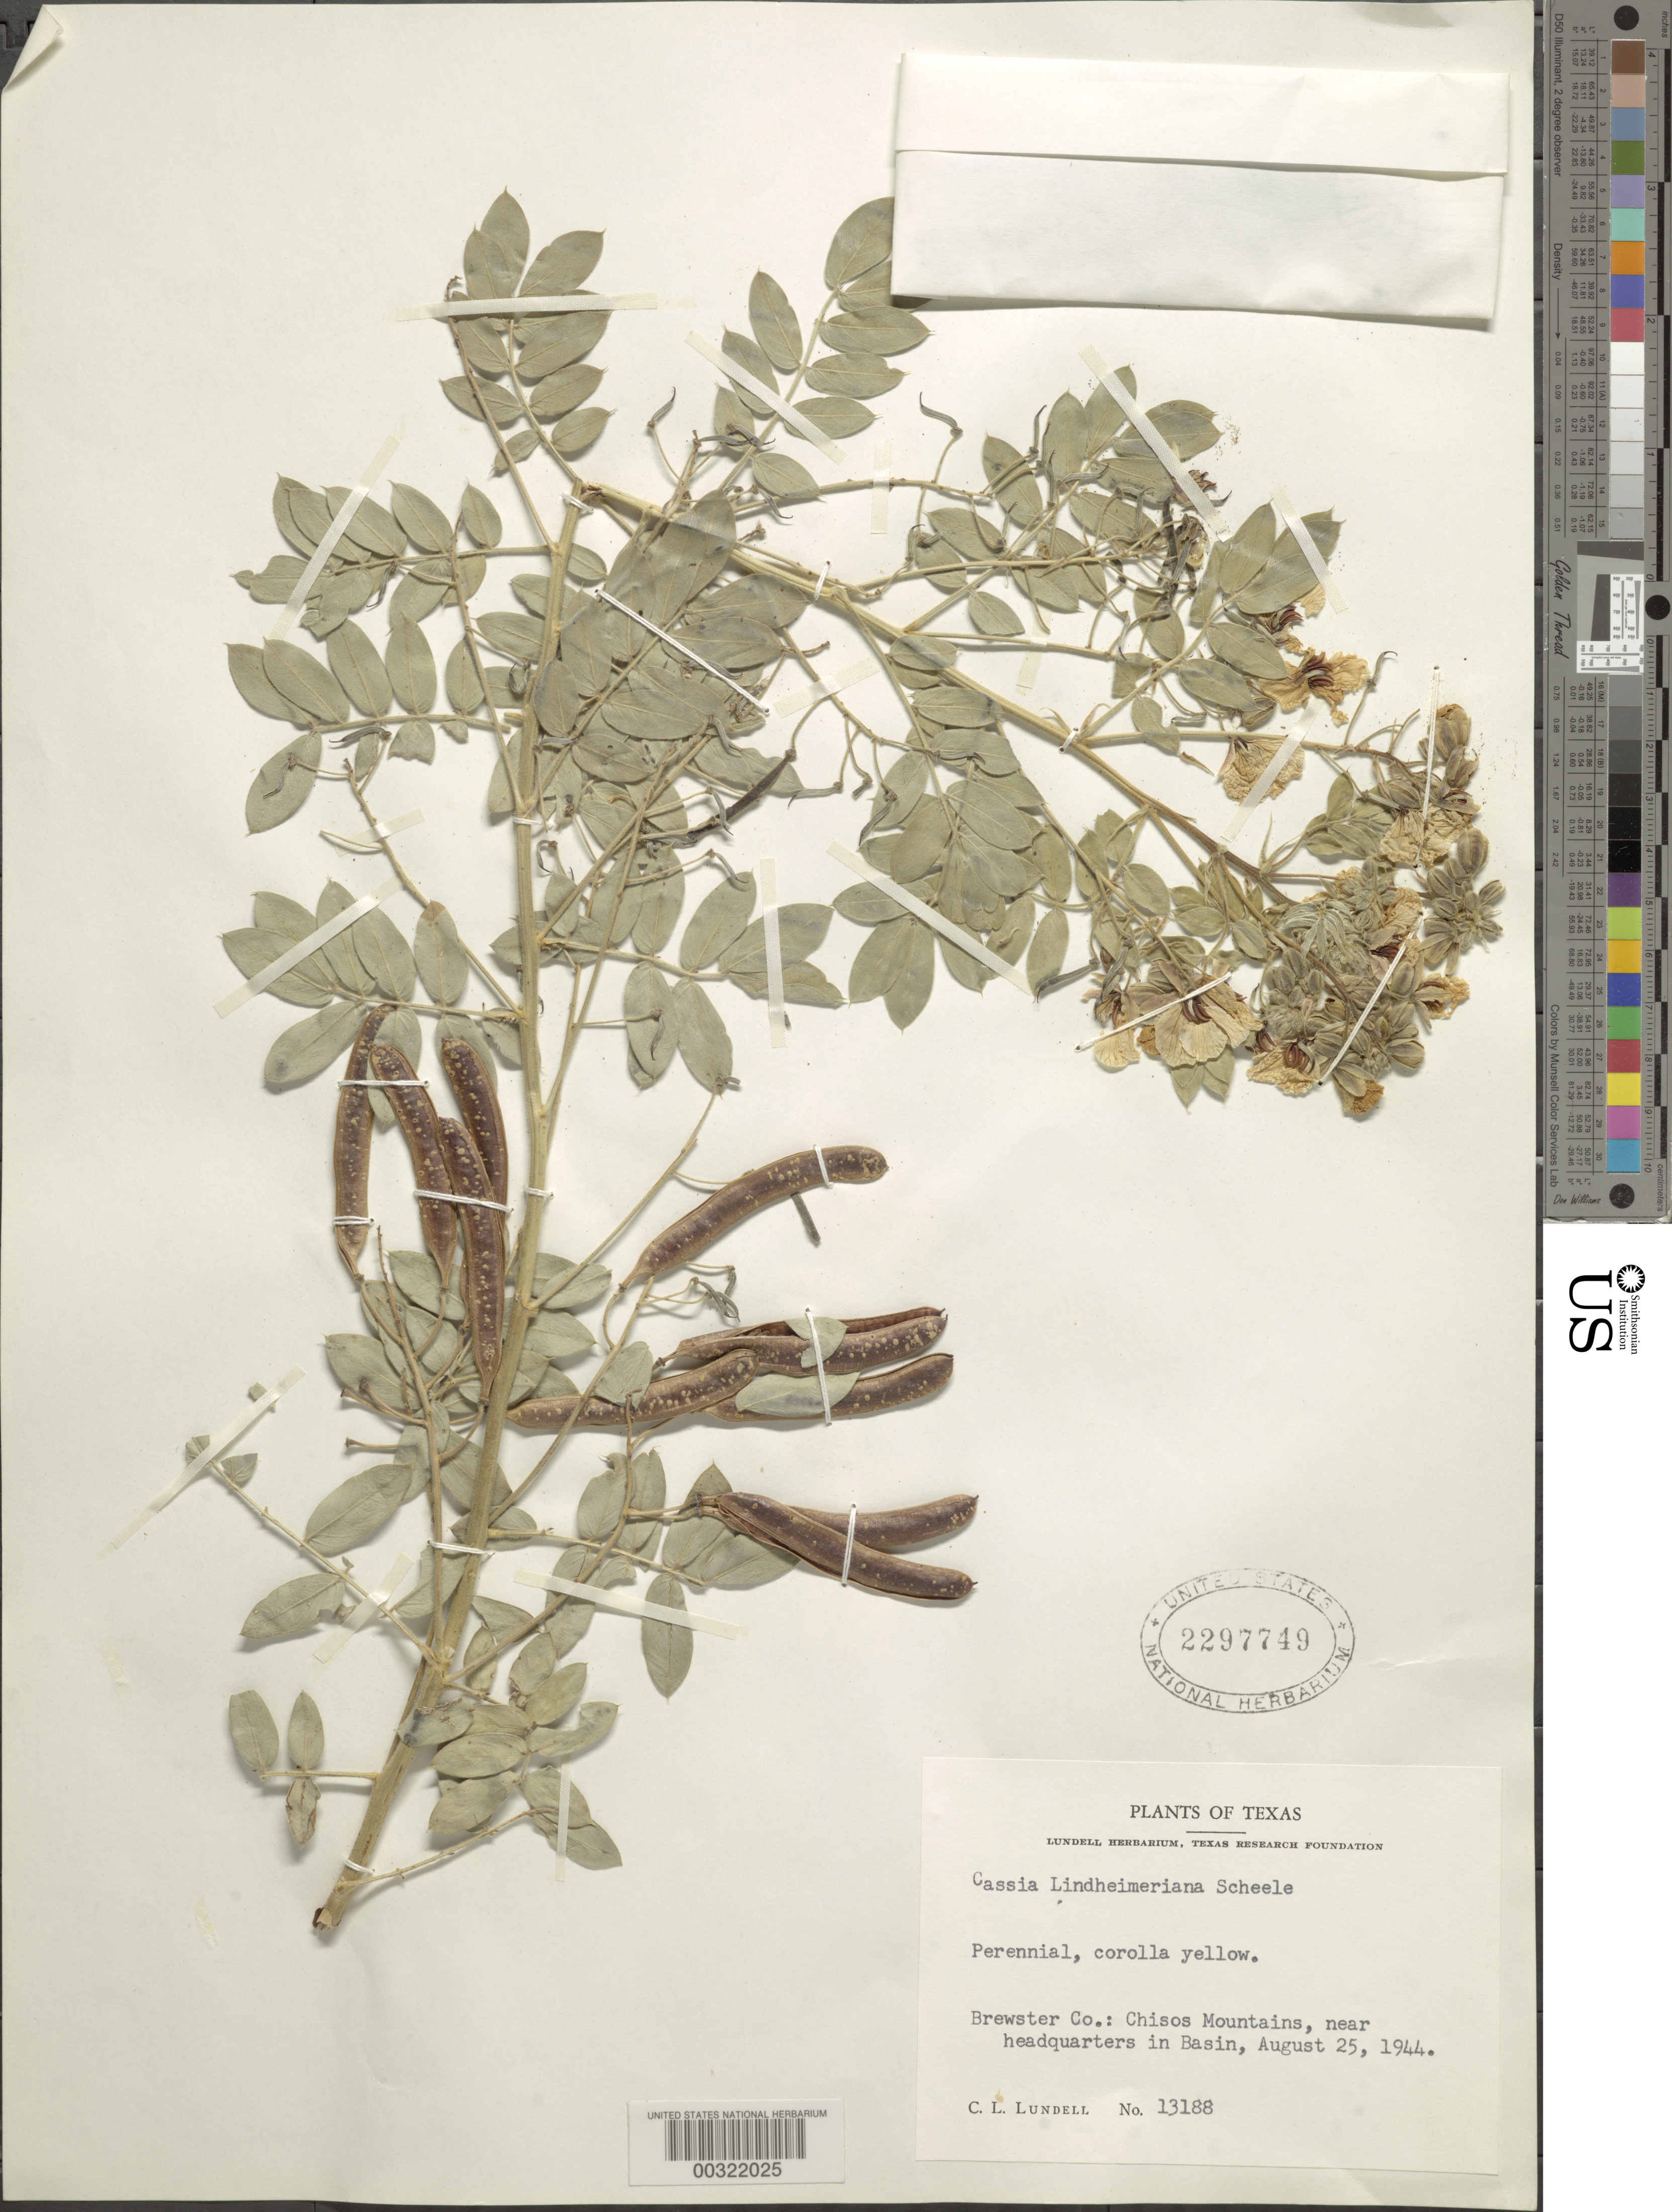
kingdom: Plantae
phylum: Tracheophyta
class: Magnoliopsida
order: Fabales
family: Fabaceae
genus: Senna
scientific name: Senna lindheimeriana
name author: (Scheele) H.S. Irwin & Barneby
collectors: C. L. Lundell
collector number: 13188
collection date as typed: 25 Aug 1944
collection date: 1944-08-25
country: United States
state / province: Texas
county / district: Brewster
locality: Chisos mountains near headquarters in basin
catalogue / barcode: US 2297749